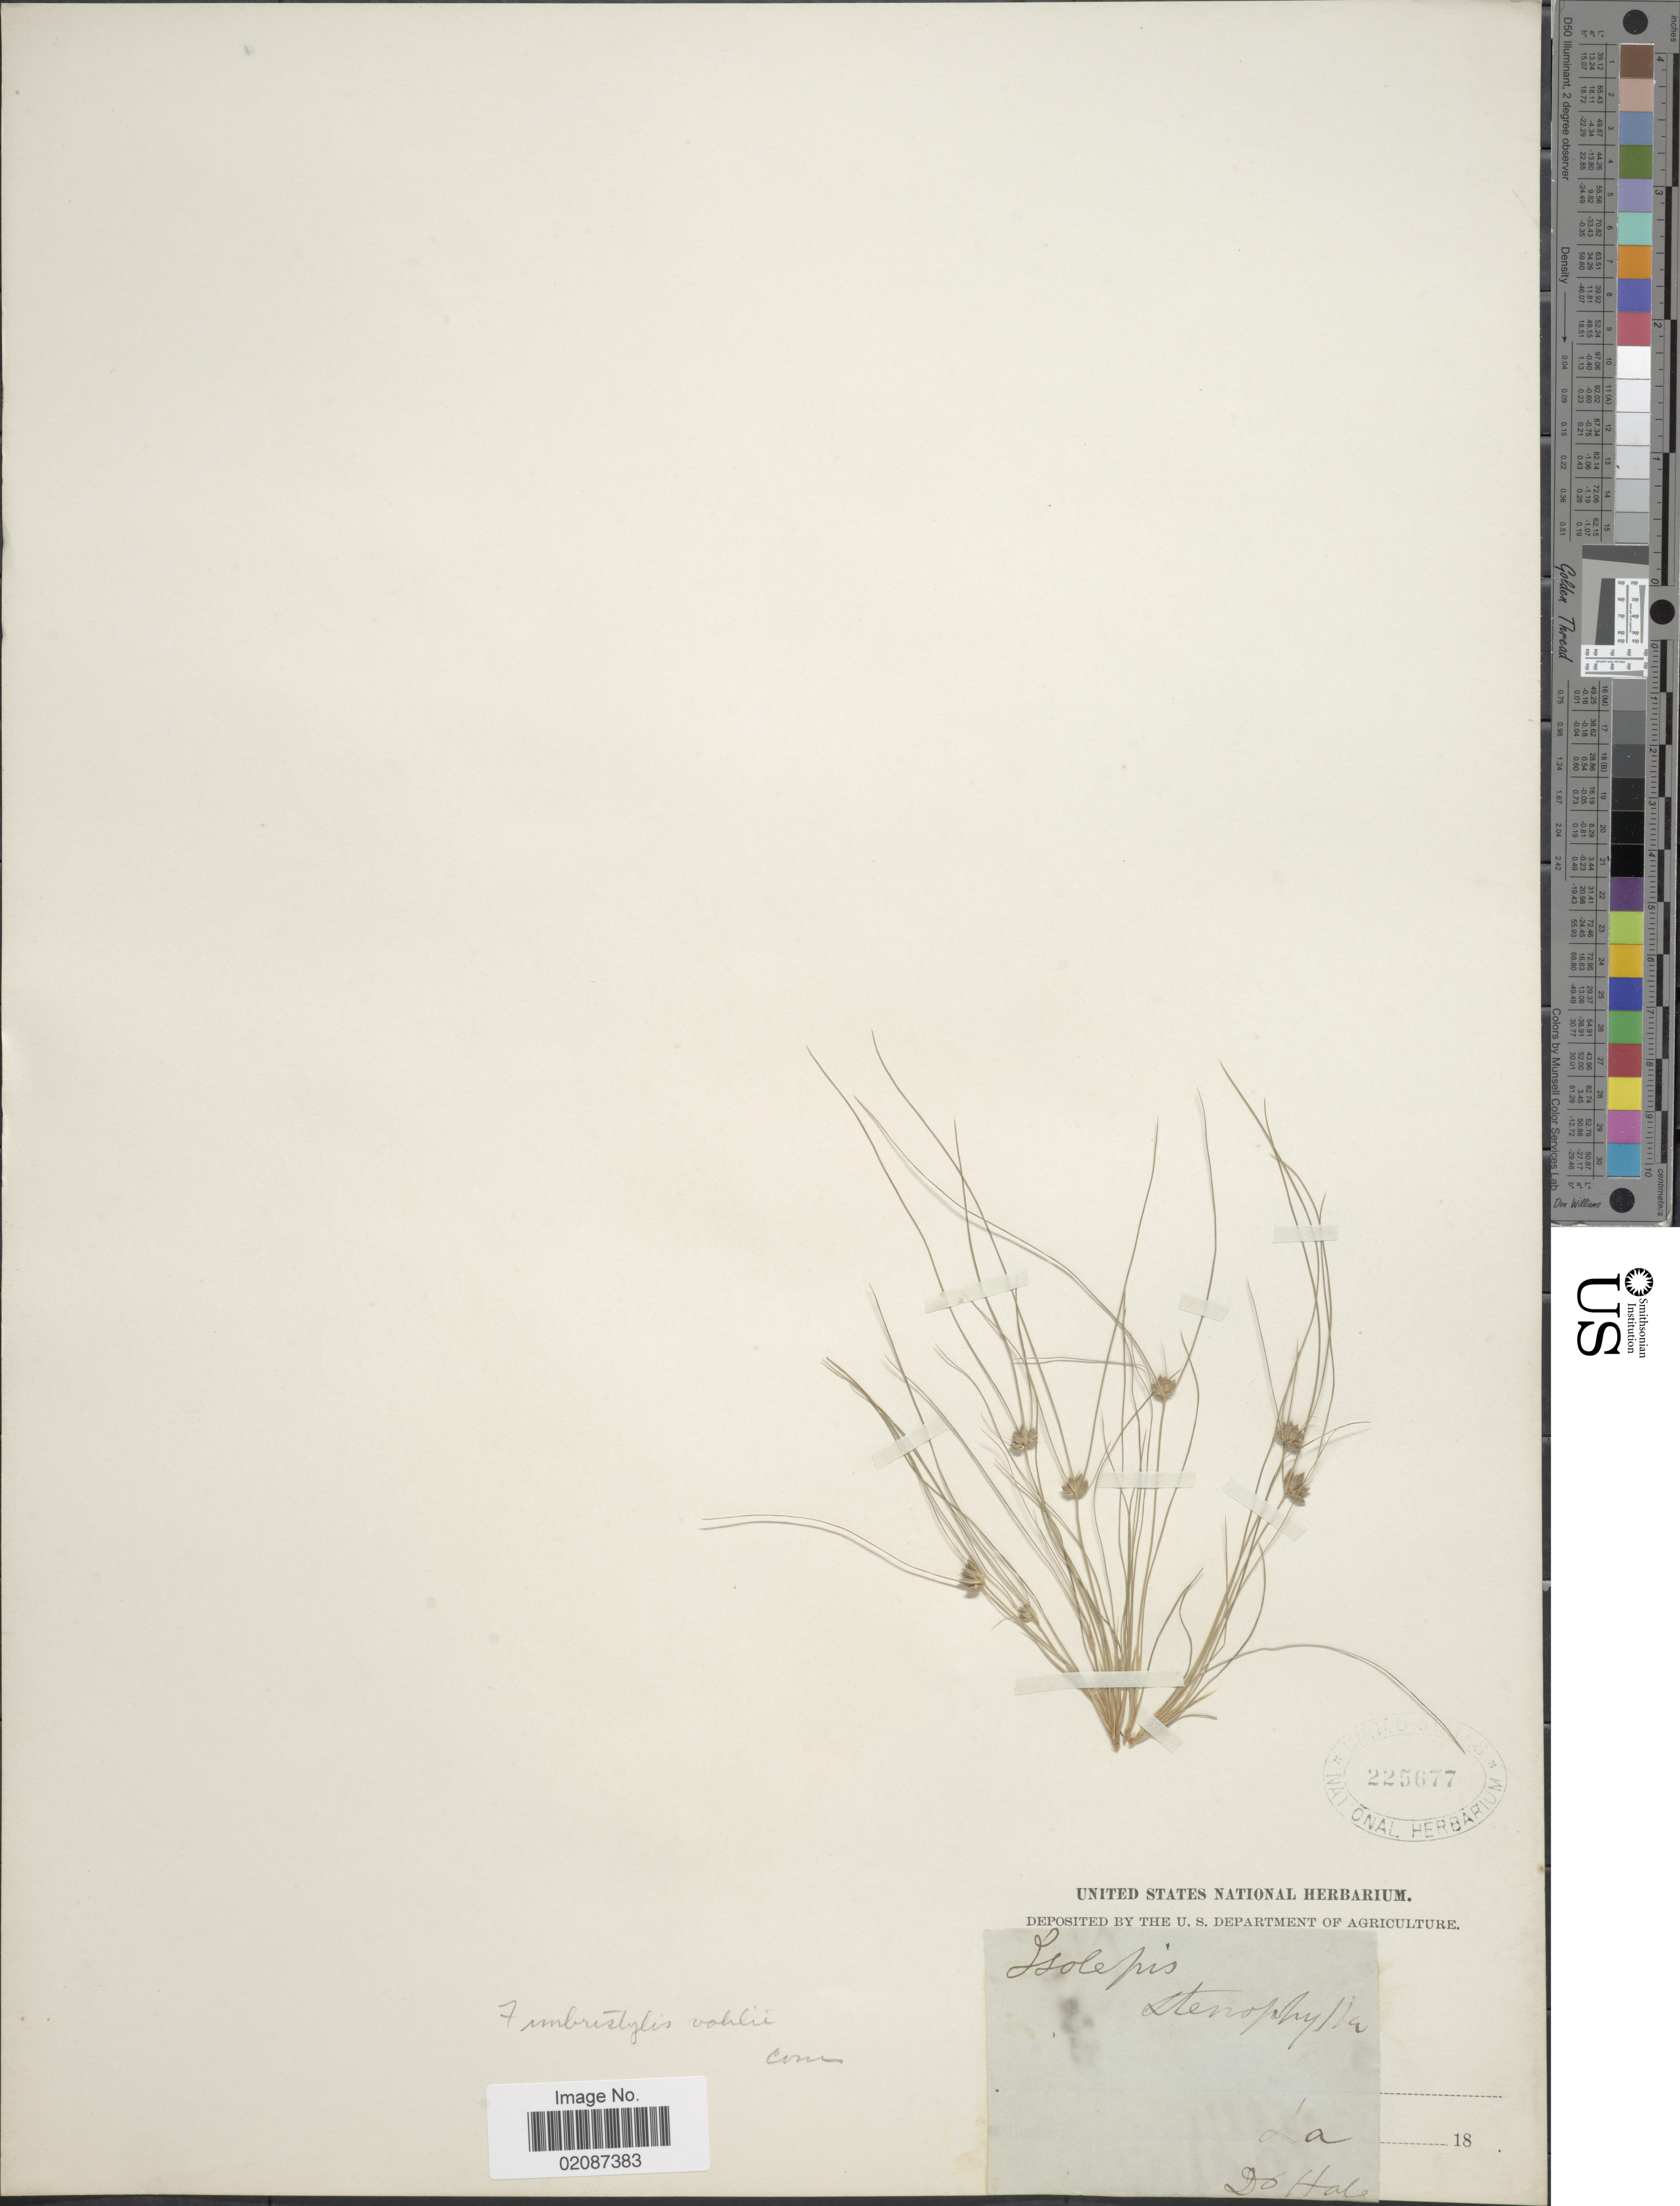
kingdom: Plantae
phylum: Tracheophyta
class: Liliopsida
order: Poales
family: Cyperaceae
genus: Fimbristylis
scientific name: Fimbristylis vahlii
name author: (Lam.) Link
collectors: -- Hale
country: United States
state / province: Louisiana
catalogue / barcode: US 225677